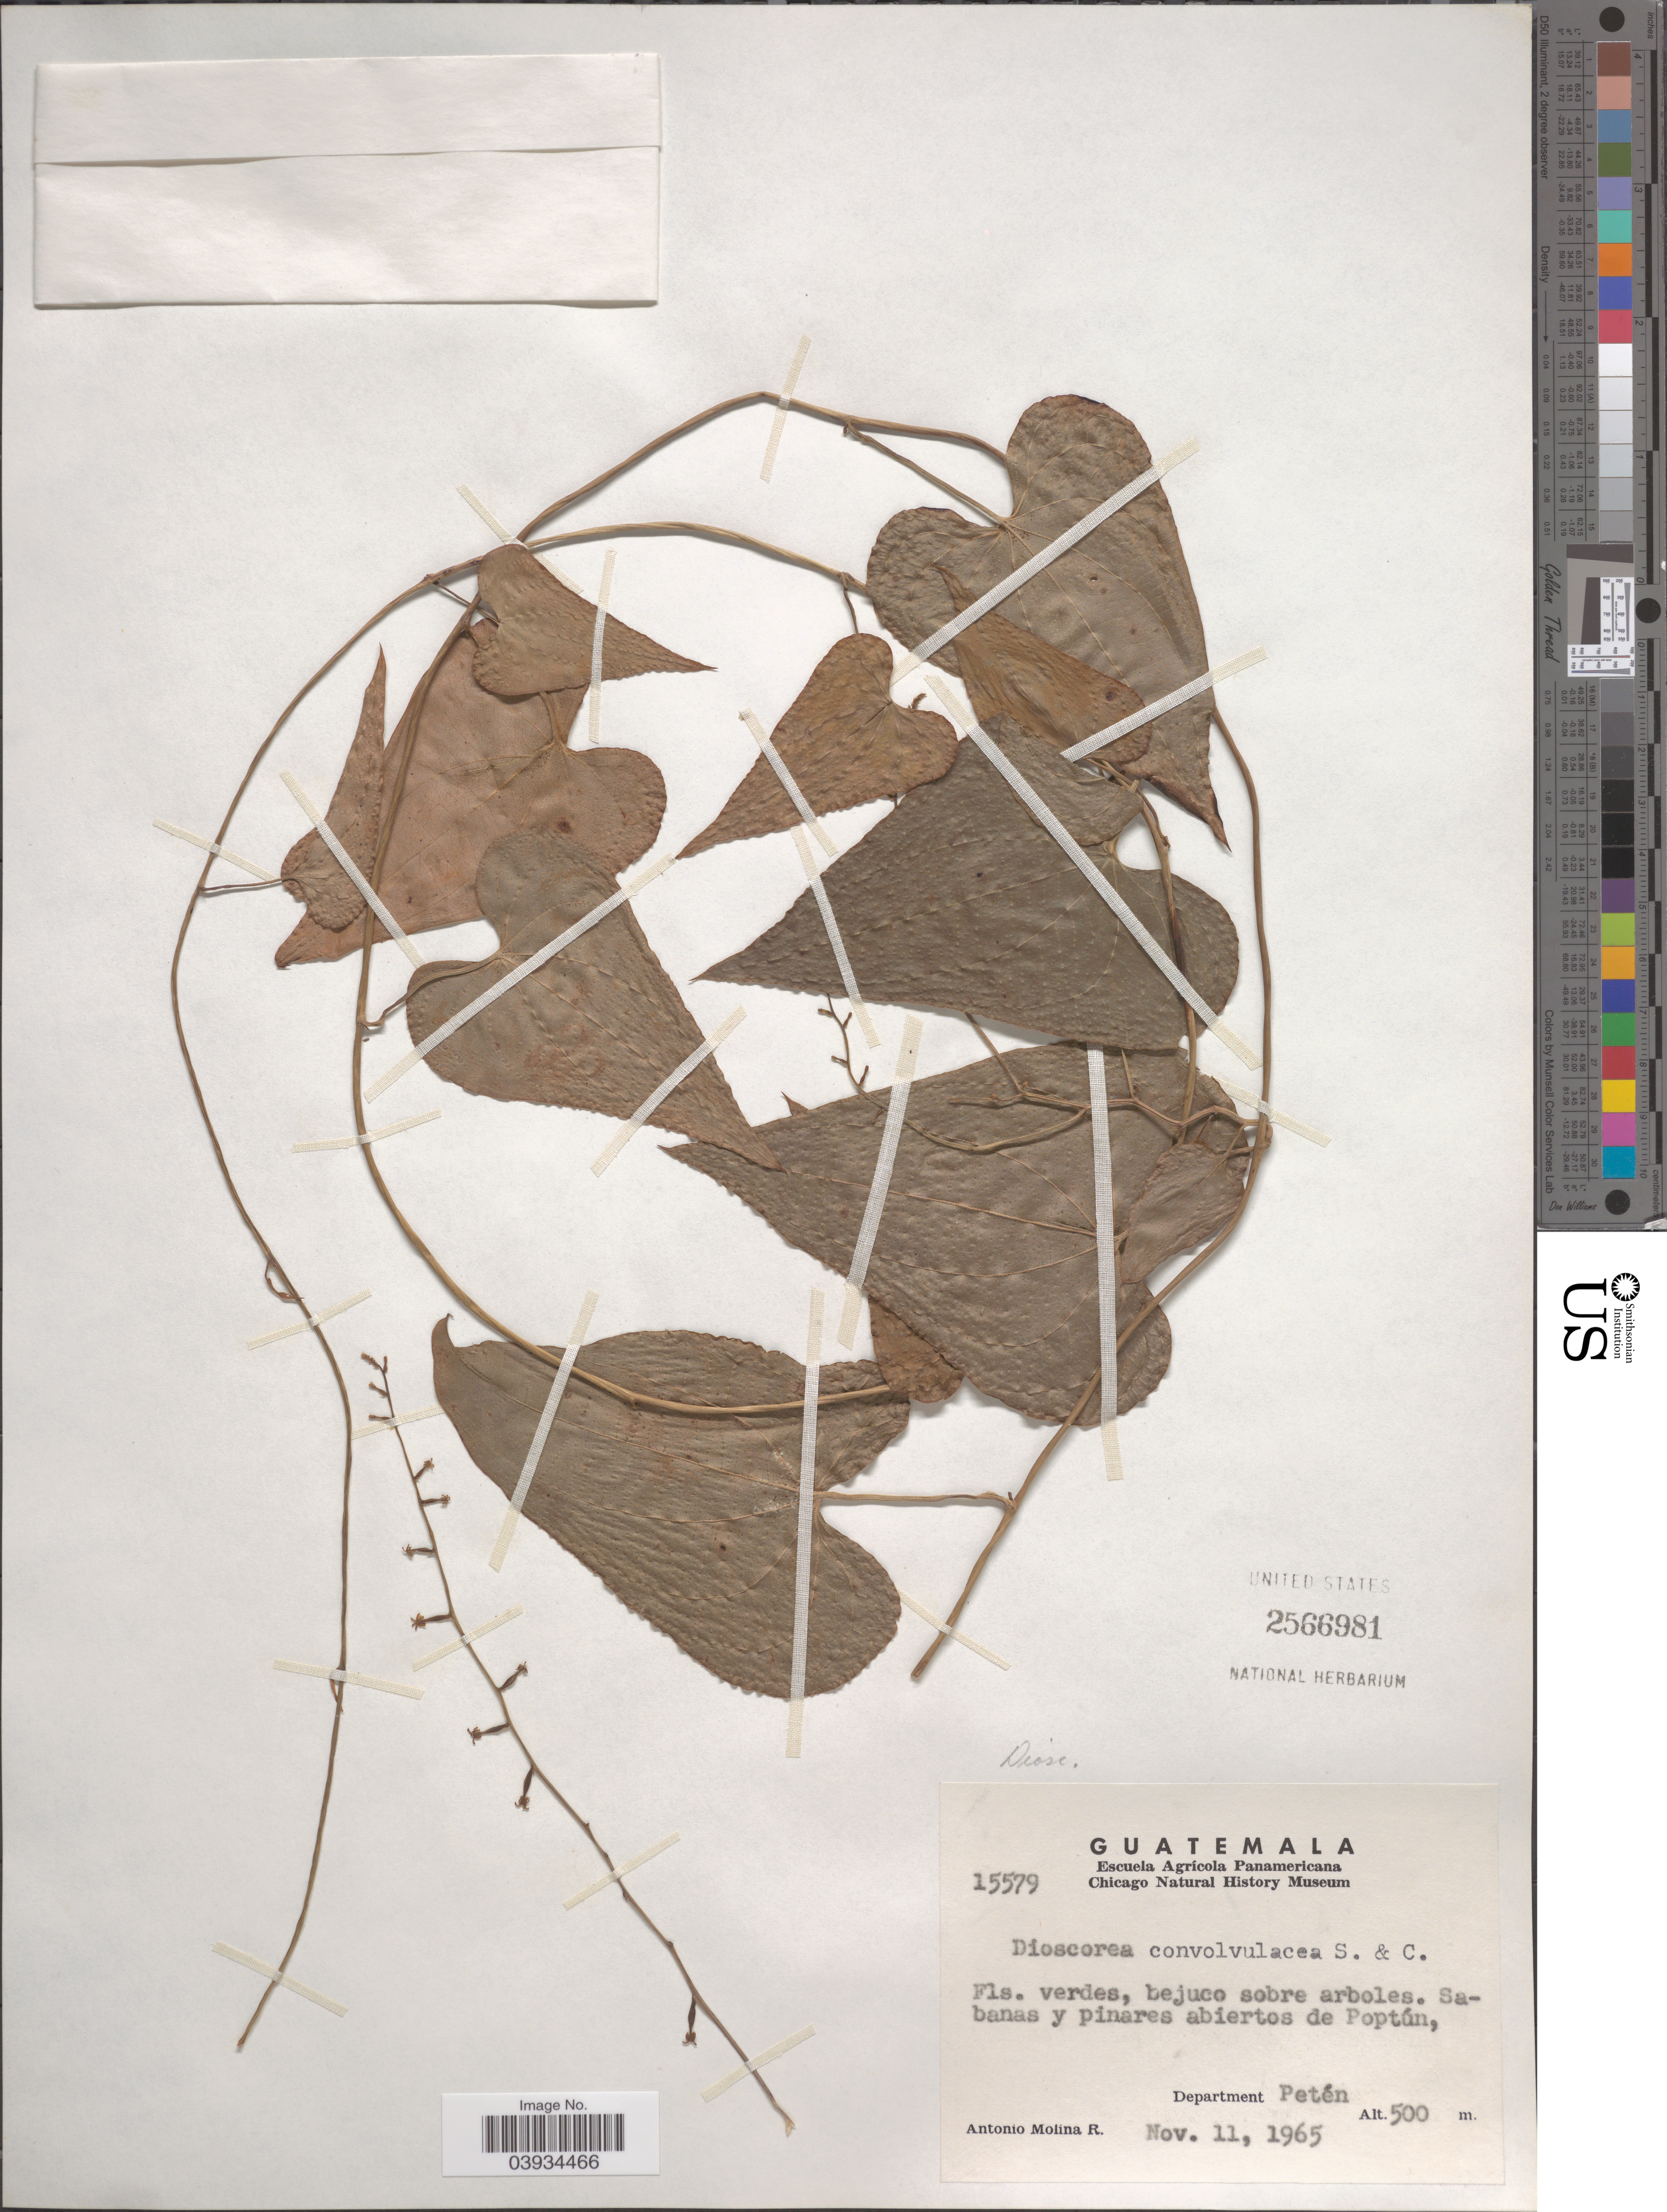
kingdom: Plantae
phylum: Tracheophyta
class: Liliopsida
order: Dioscoreales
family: Dioscoreaceae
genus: Dioscorea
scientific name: Dioscorea convolvulacea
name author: Schltdl. & Cham.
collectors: A. Molina R.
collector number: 15579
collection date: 1965-11-11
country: Guatemala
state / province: El Peten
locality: Sabanas y pinares abiertos de Poptún, Department Petén.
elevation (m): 500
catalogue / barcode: US 2566981